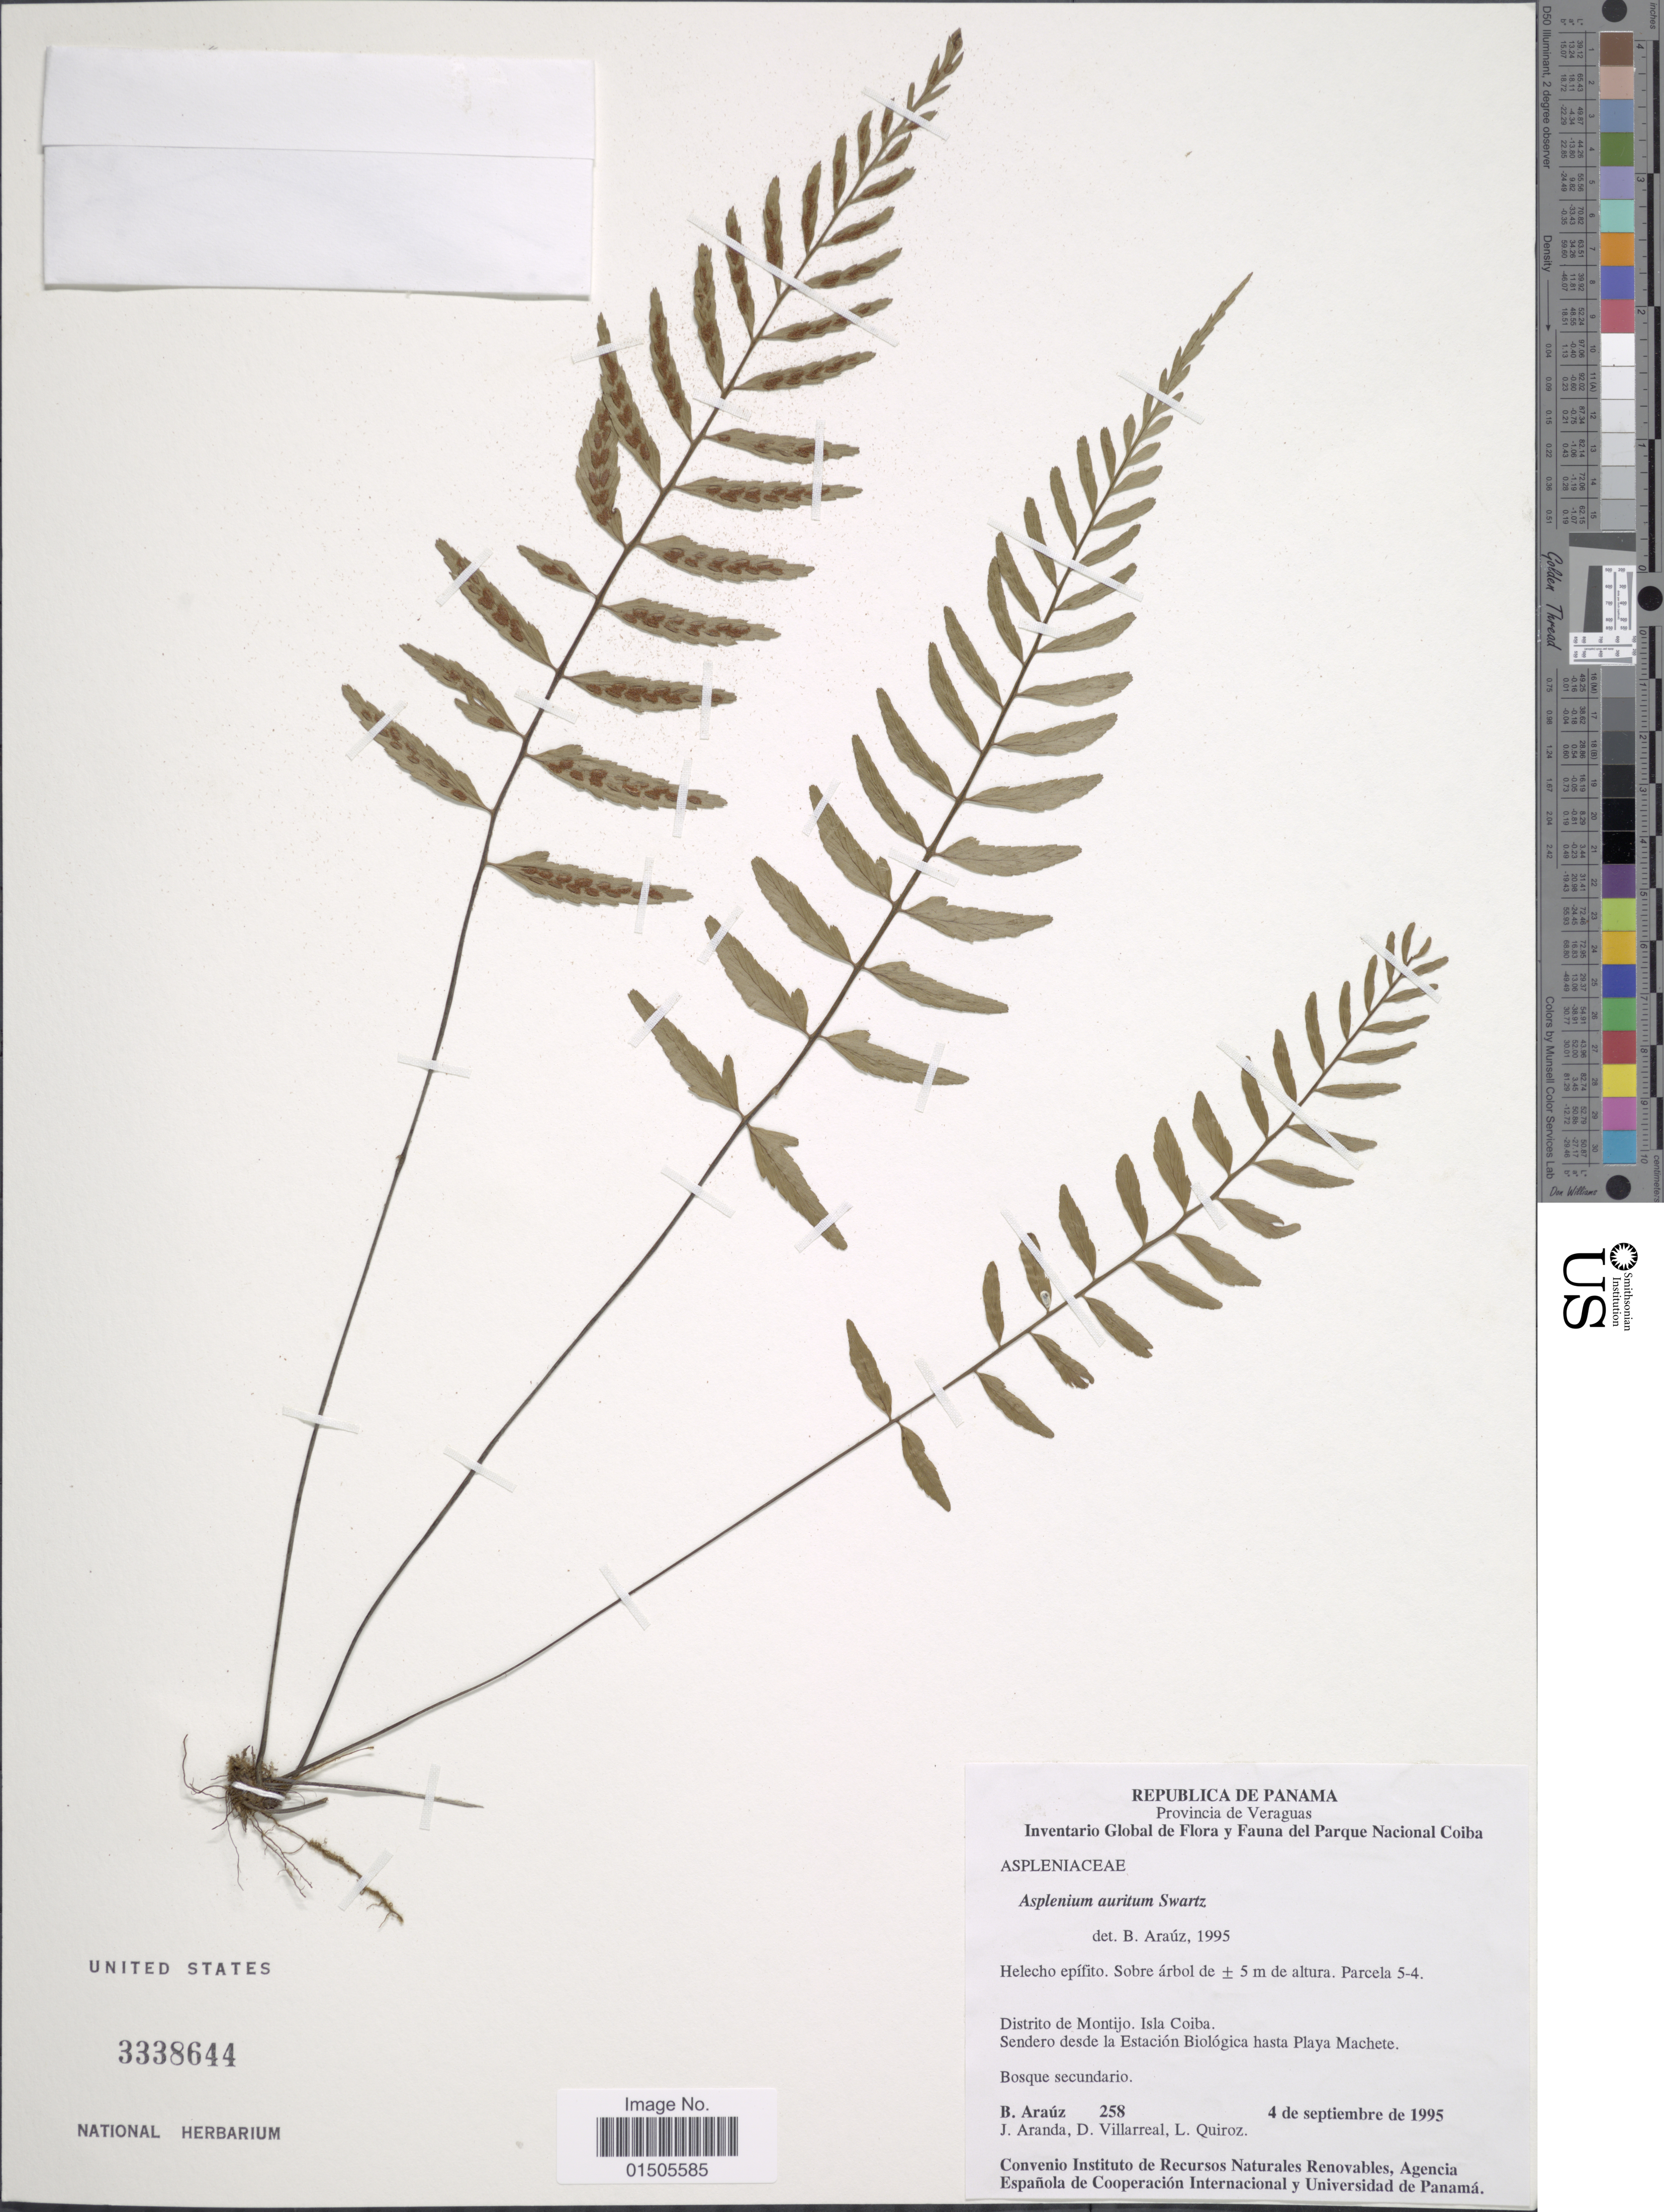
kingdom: Plantae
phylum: Tracheophyta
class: Polypodiopsida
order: Polypodiales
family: Aspleniaceae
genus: Asplenium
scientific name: Asplenium auritum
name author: Sw.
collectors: B. Araúz, J. Aranda, D. Villarreal & L. Quiroz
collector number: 258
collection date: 1995-09-04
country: Panama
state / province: Veraguas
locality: Distrito de Montijo. Isla Coiba, Sendreo desde la Estacion Biologica hasta Playa Machete, Bosque secudario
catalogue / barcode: US 3338644